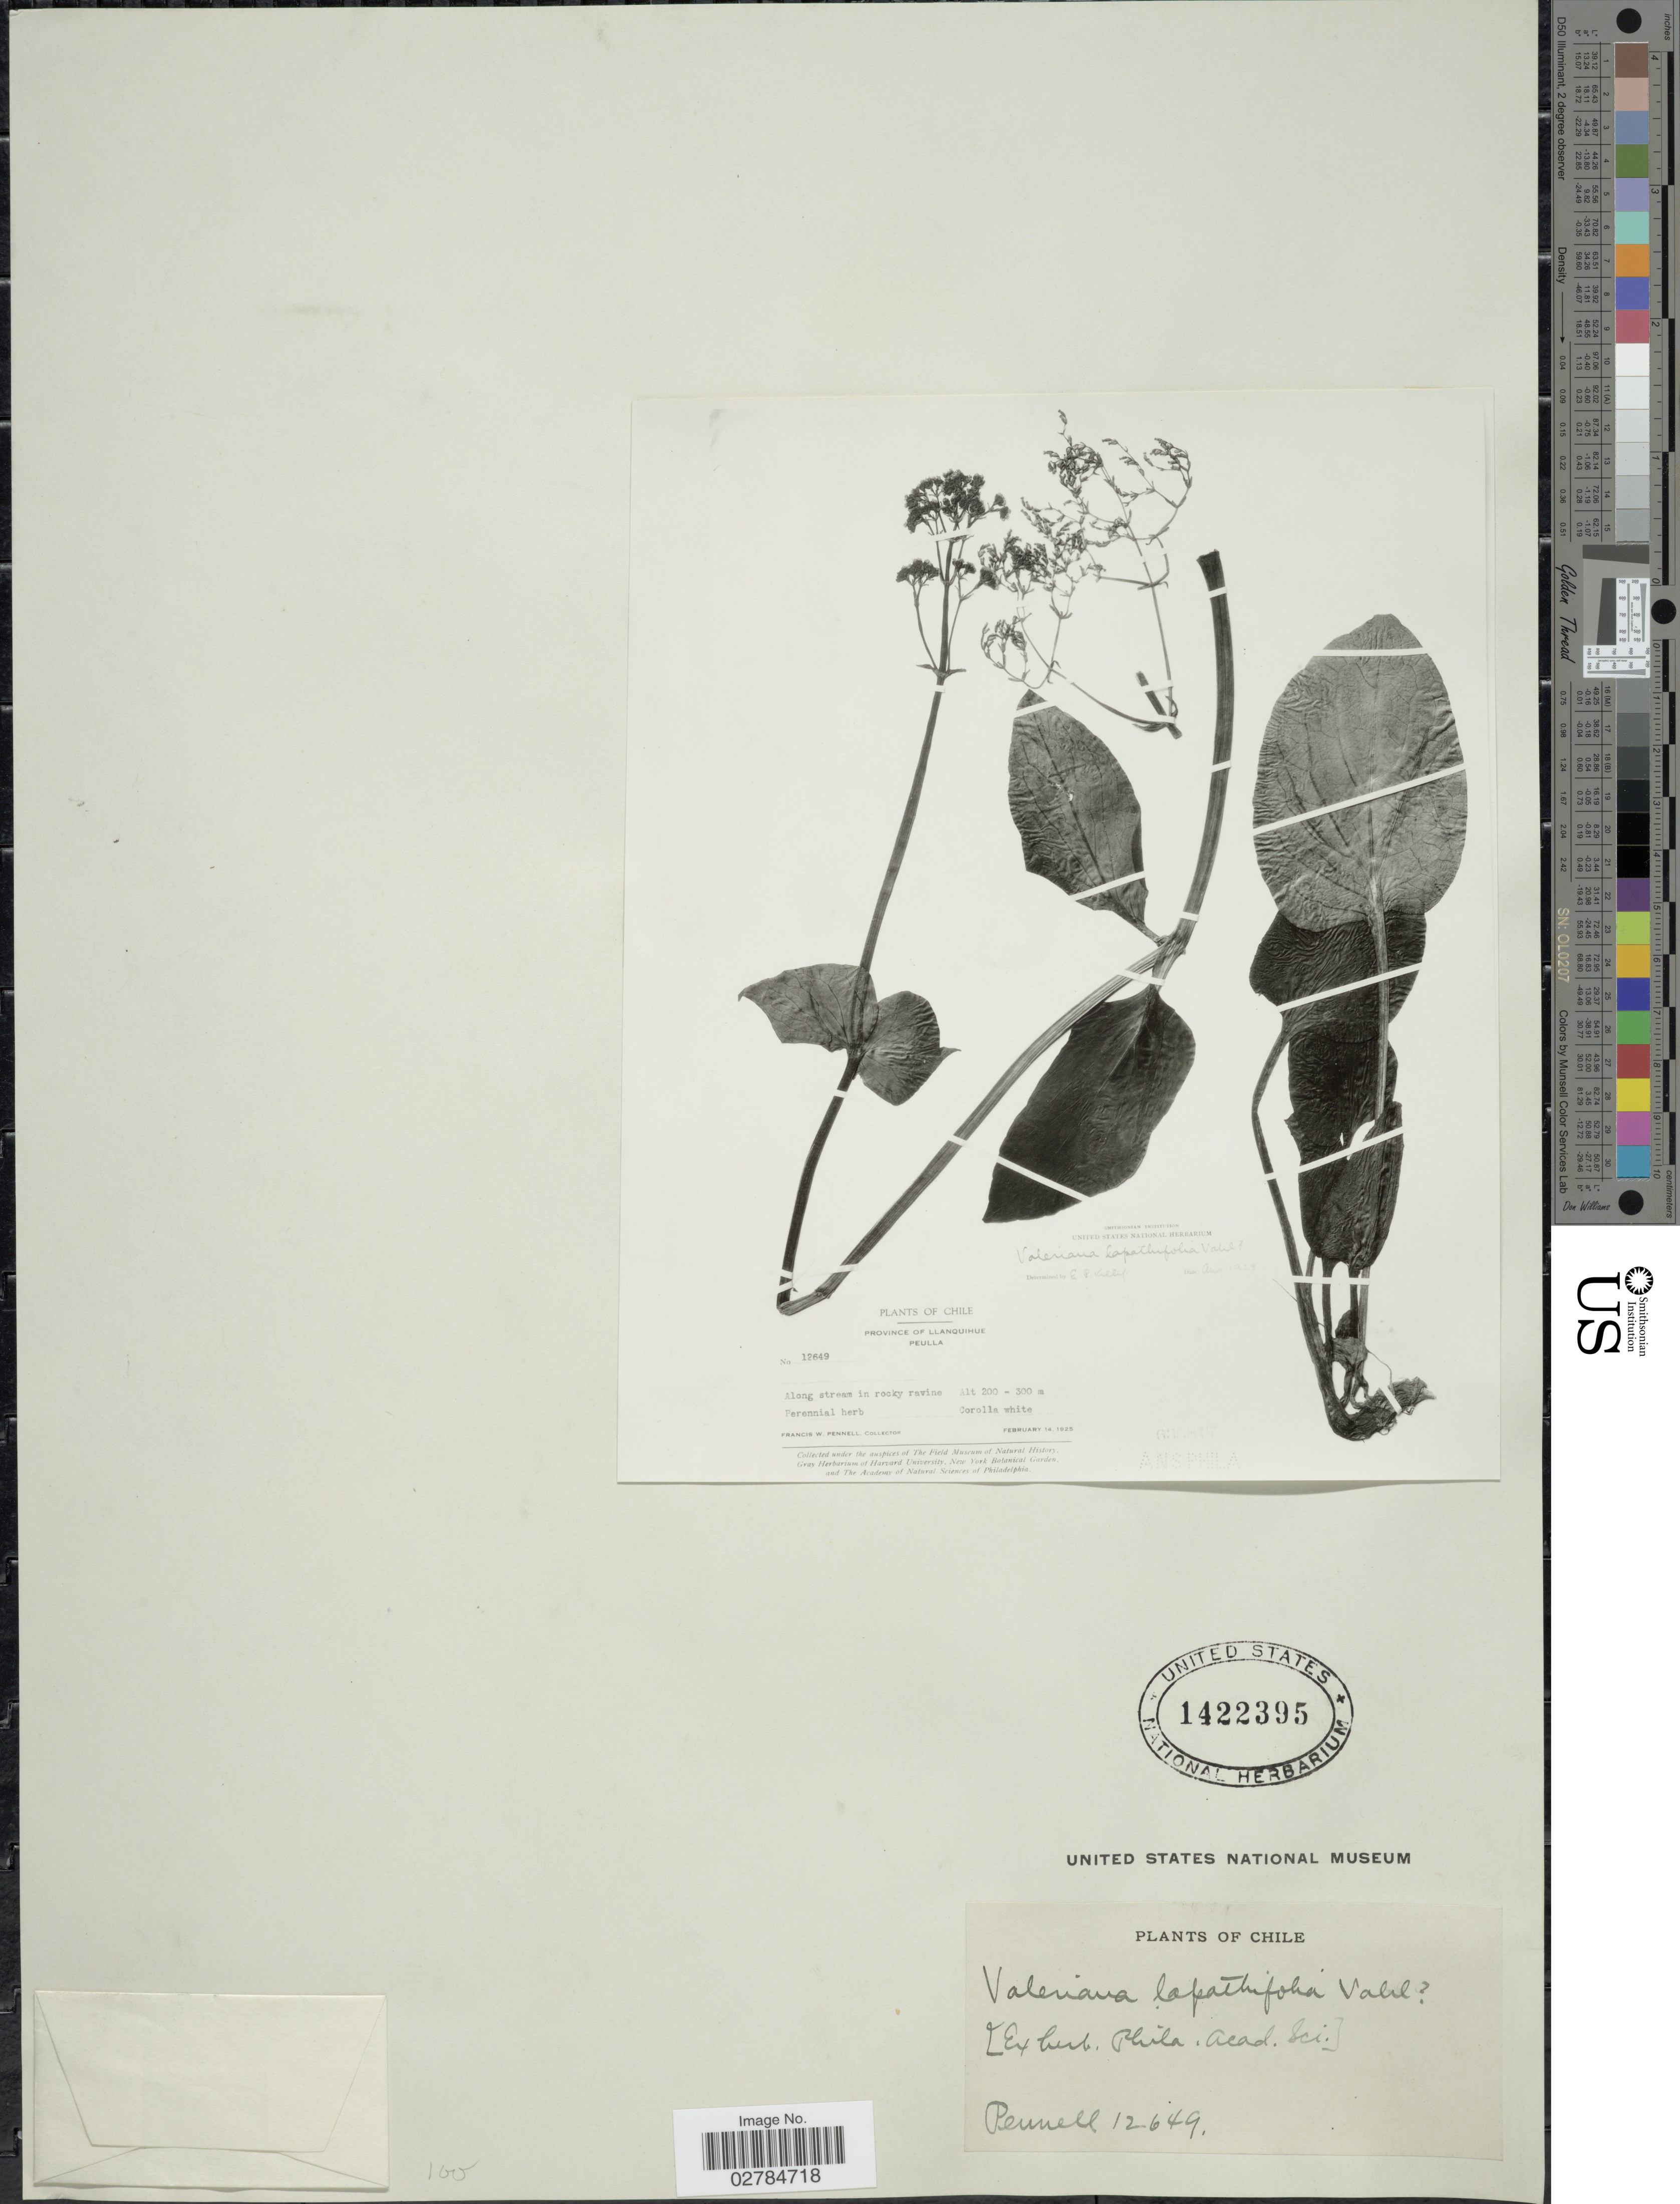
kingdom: Plantae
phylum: Tracheophyta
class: Magnoliopsida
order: Dipsacales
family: Caprifoliaceae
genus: Valeriana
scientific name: Valeriana lapathifolia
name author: Vahl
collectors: F. W. Pennell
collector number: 12649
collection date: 1925-02-14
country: Chile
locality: Province of Llanquihue, Peulla.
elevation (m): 200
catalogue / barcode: US 1422395